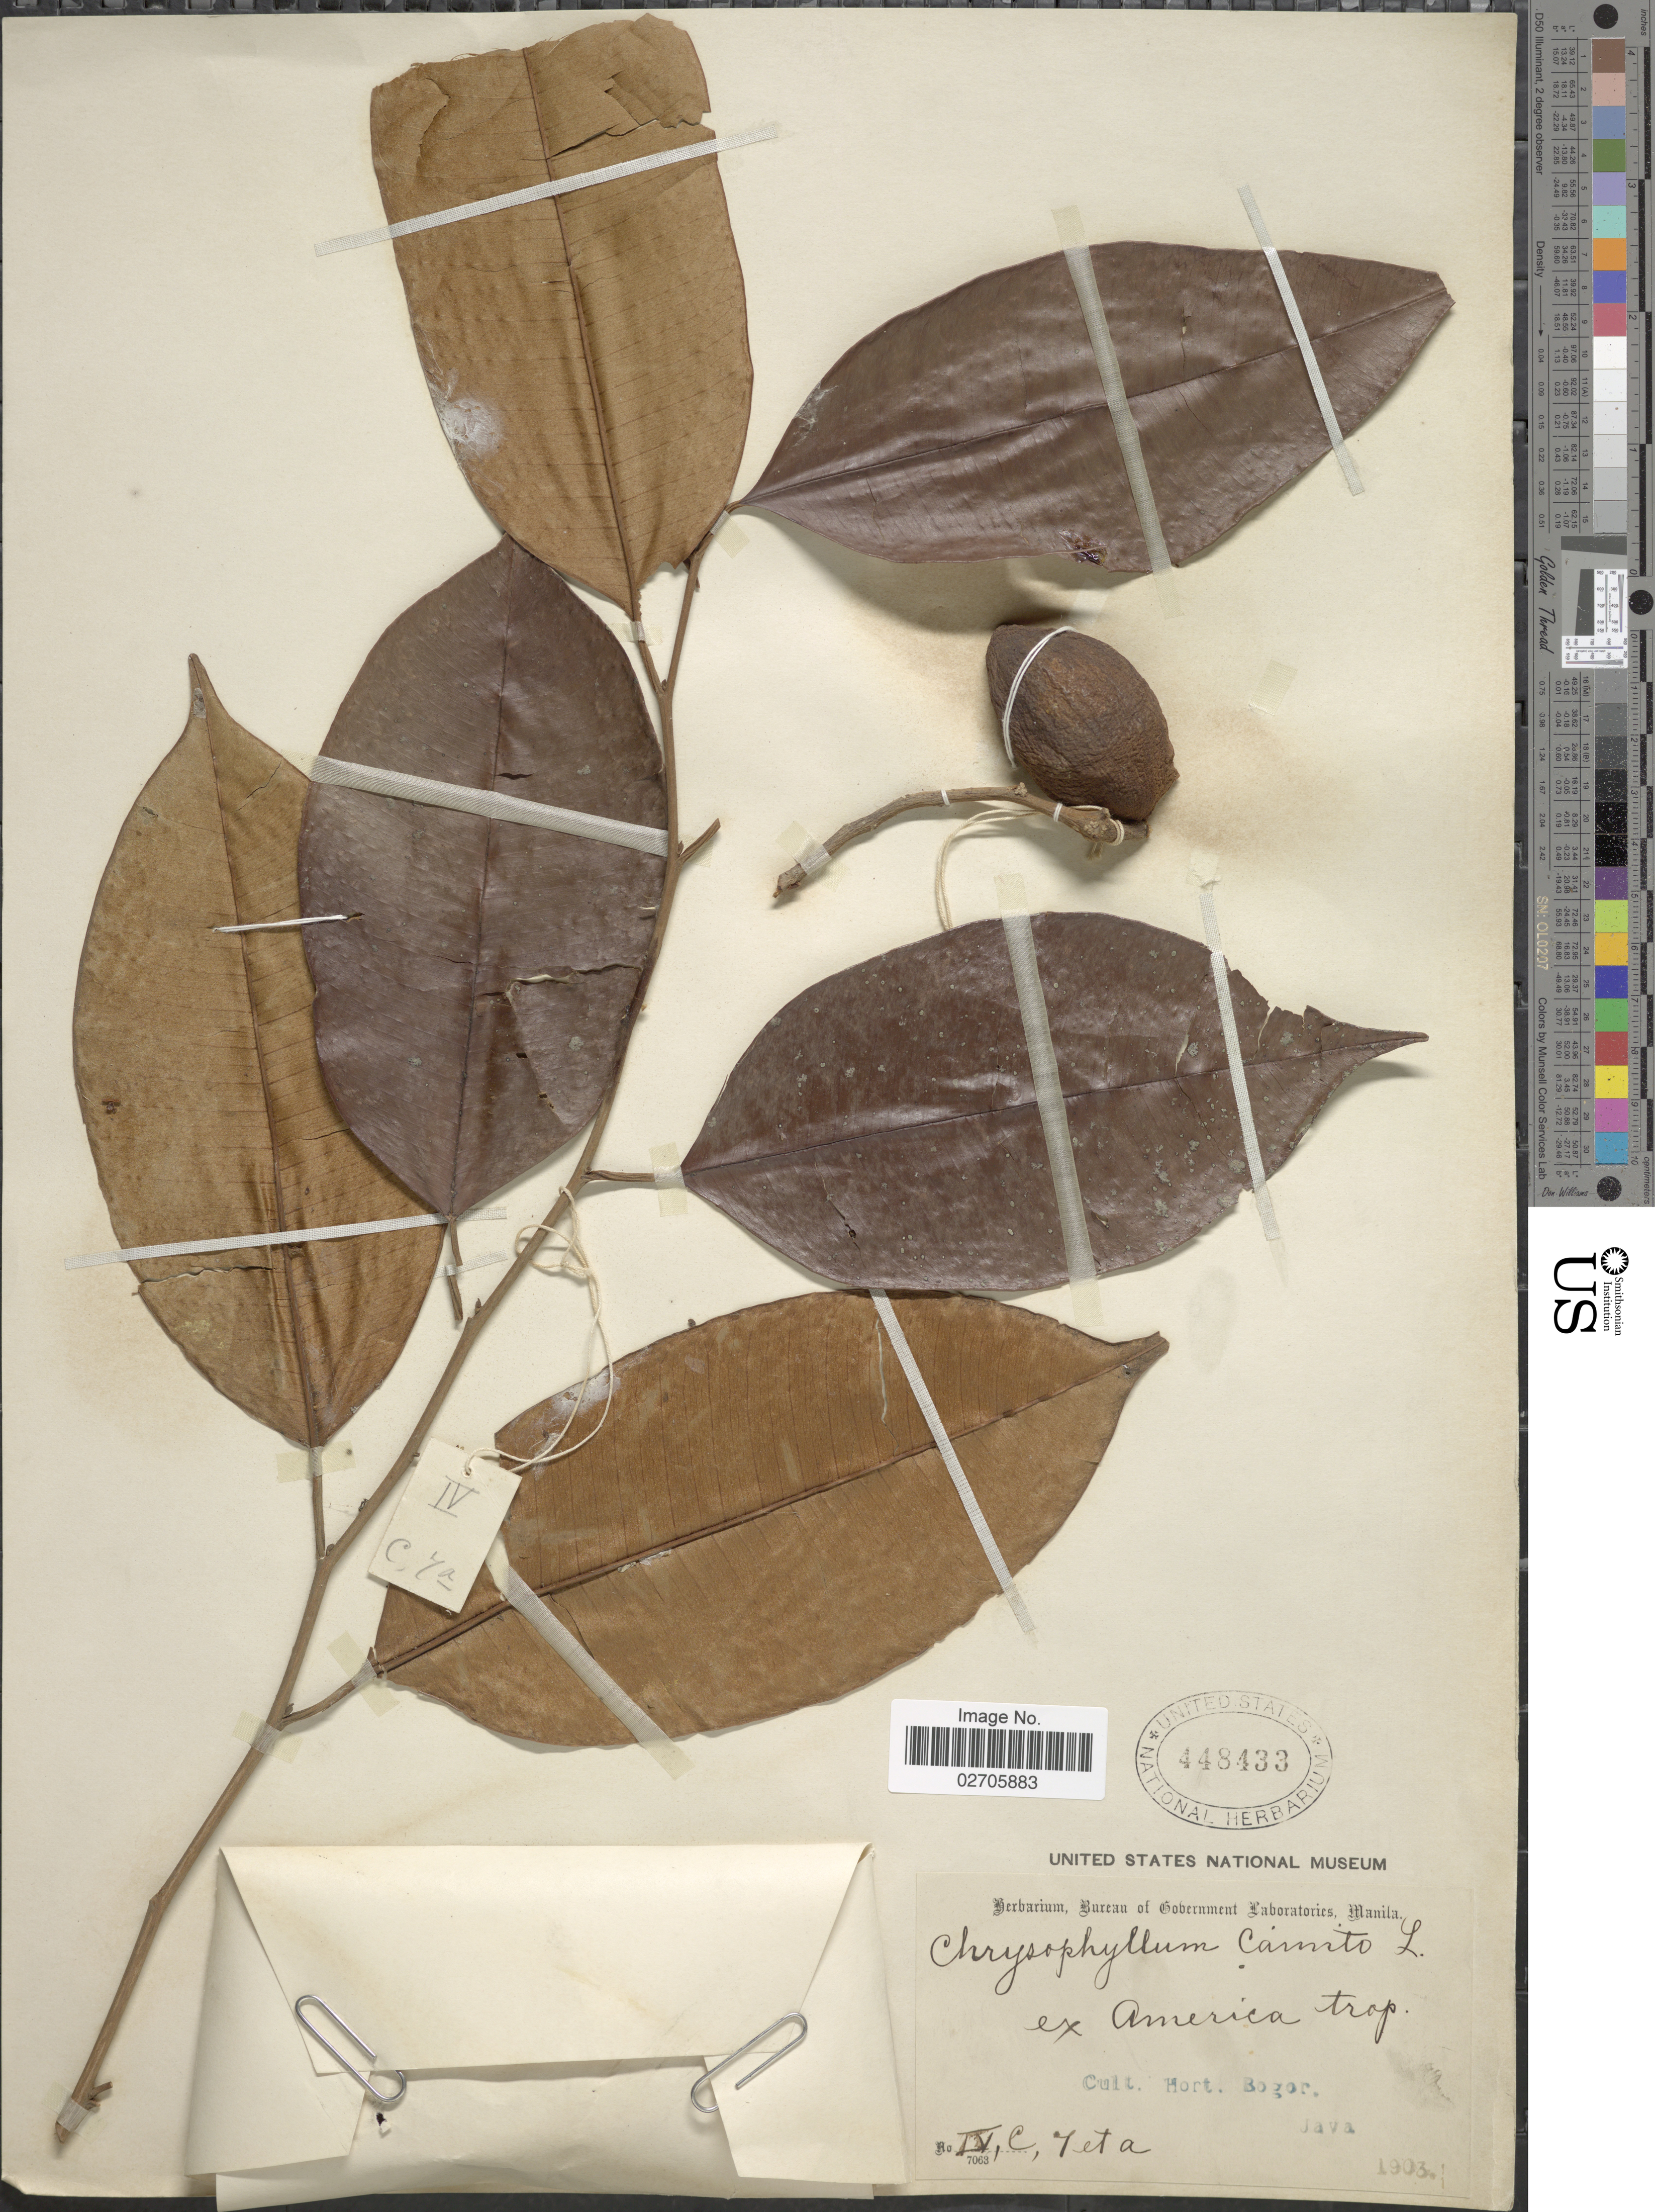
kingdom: Plantae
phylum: Tracheophyta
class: Magnoliopsida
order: Ericales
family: Sapotaceae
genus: Chrysophyllum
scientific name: Chrysophyllum cainito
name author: L.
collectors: Ex herb. Bureau of Government Laboratories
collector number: IV, C,7 et a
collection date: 1903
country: Indonesia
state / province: Java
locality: Ex America trop, Cult. Hort Bogor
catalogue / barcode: US 448433